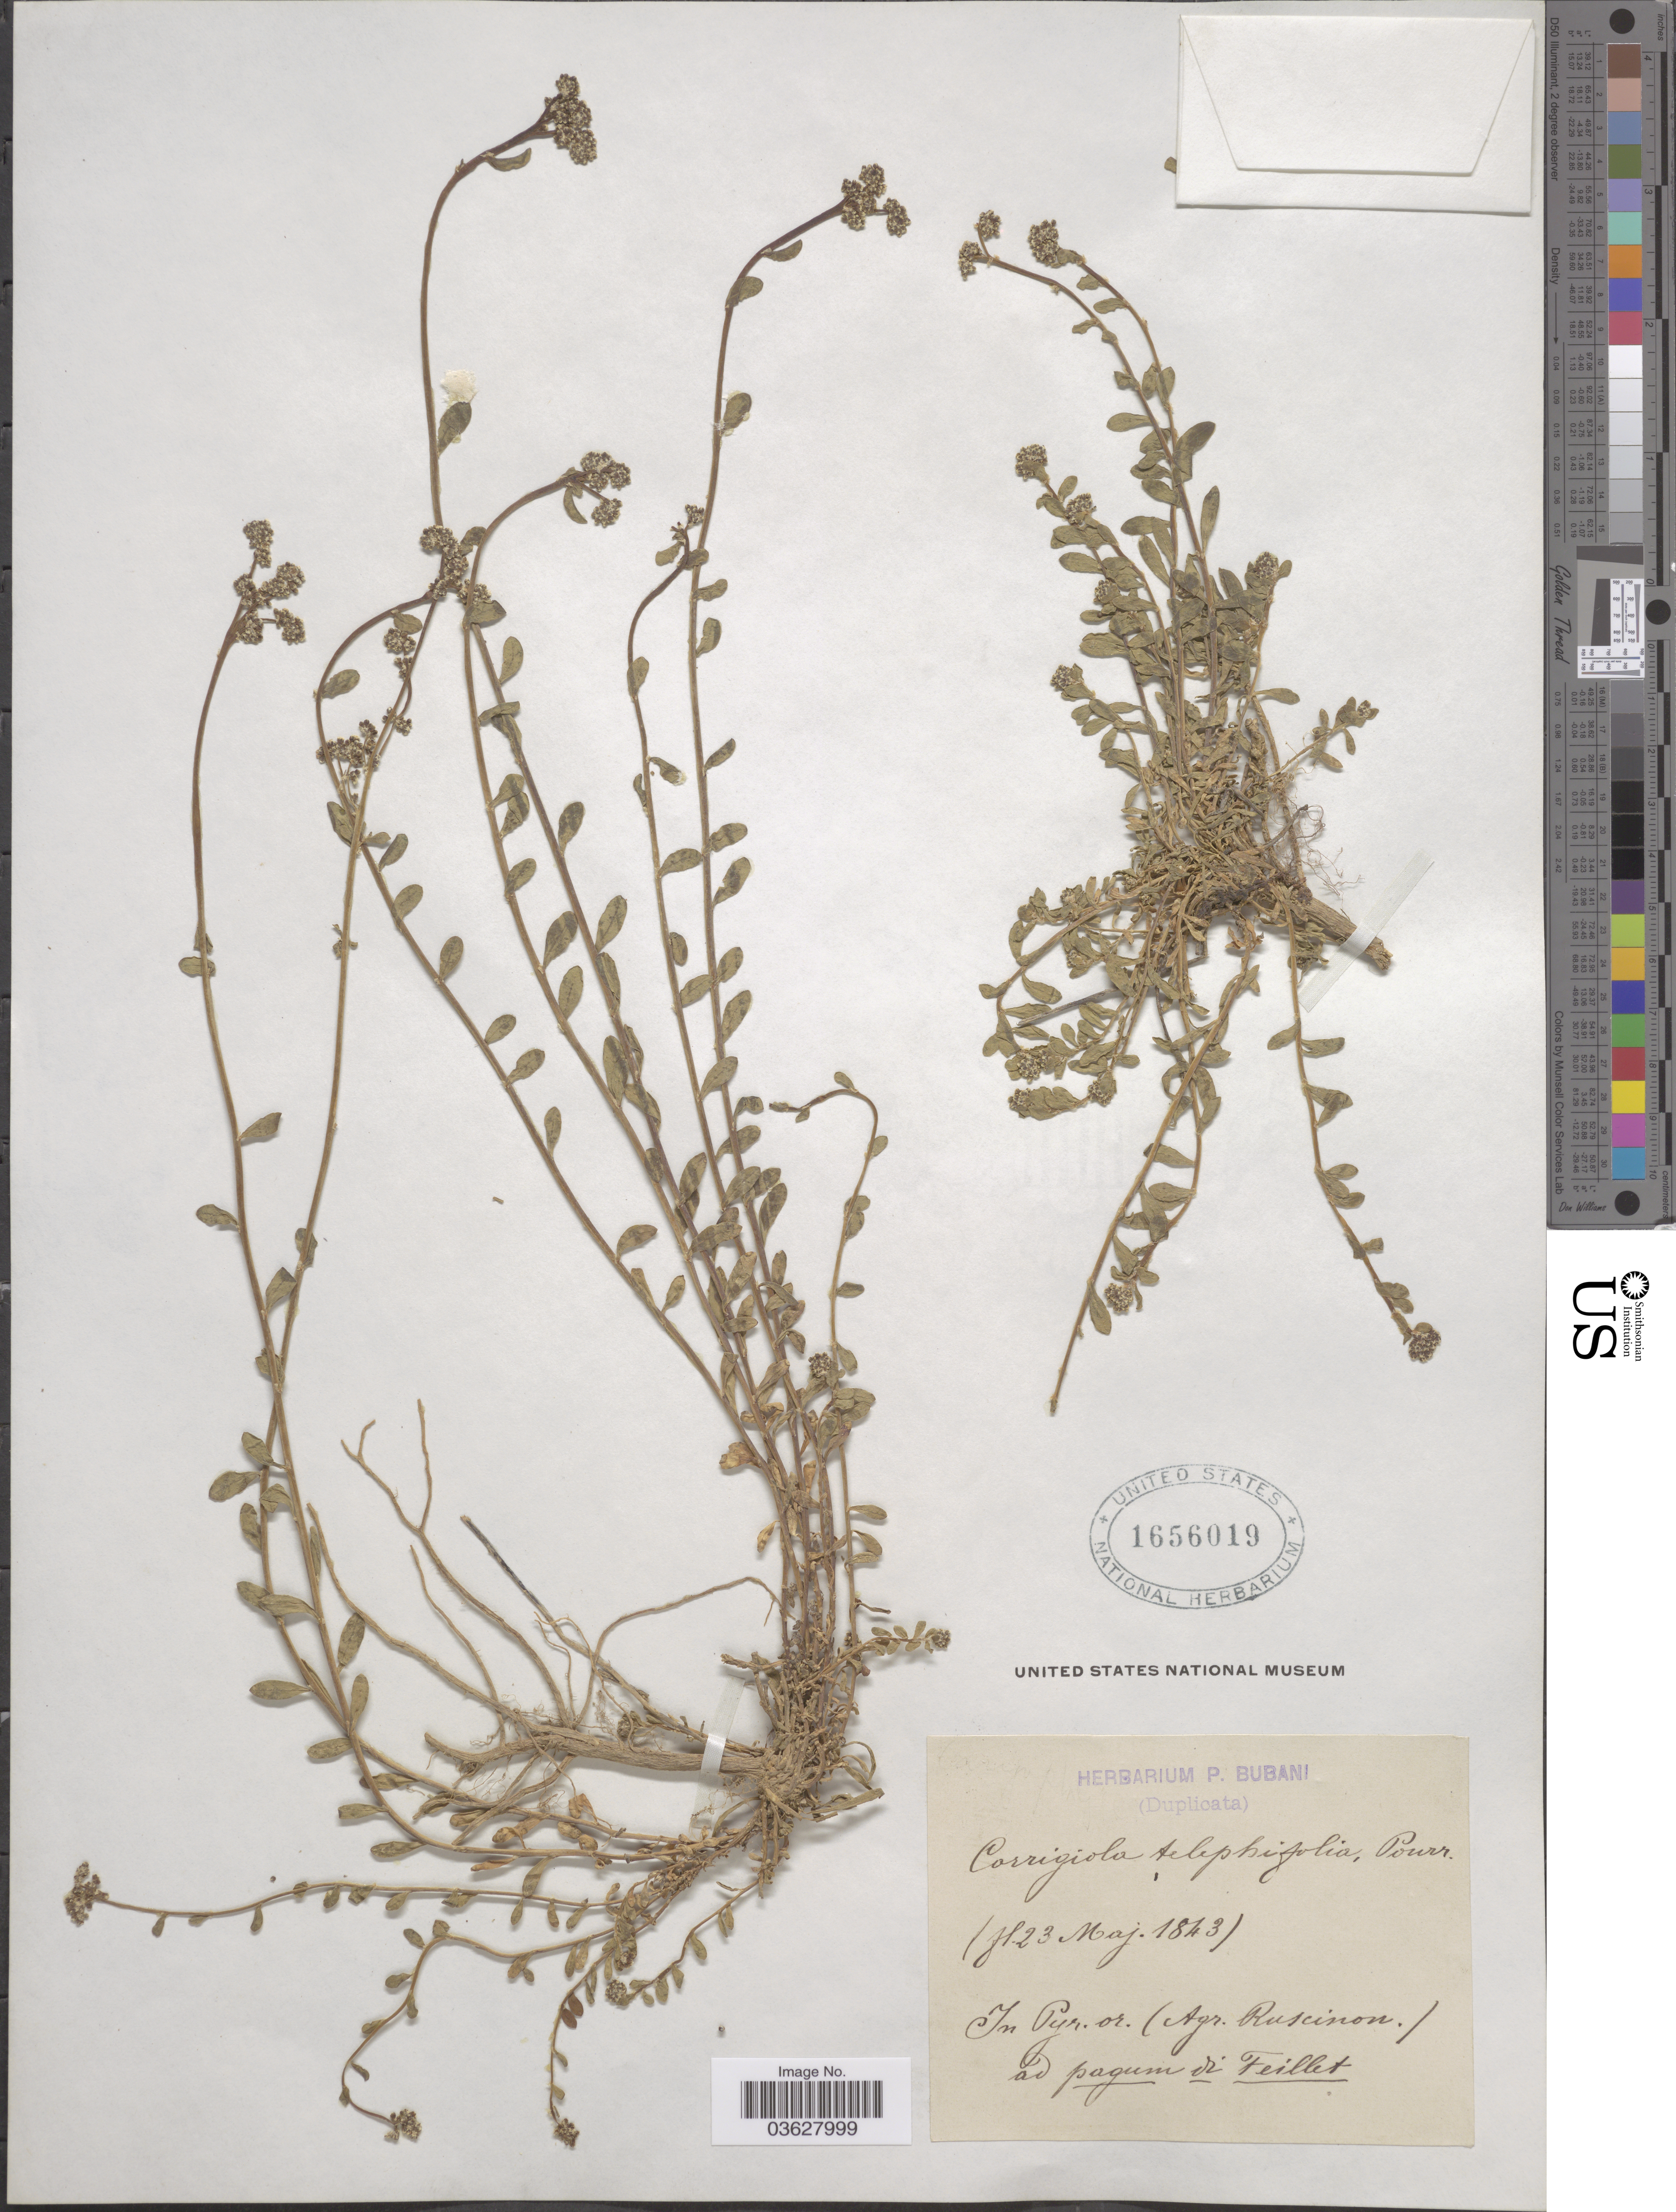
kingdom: Plantae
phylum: Tracheophyta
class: Magnoliopsida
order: Caryophyllales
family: Caryophyllaceae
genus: Corrigiola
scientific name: Corrigiola telephiifolia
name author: Pourr.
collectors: ex herb. P. Bubani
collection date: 1843-05-23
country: France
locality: In Pyr. or. (Agr. Ruscinon.) ad pagum di Feillet.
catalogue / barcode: US 1656019